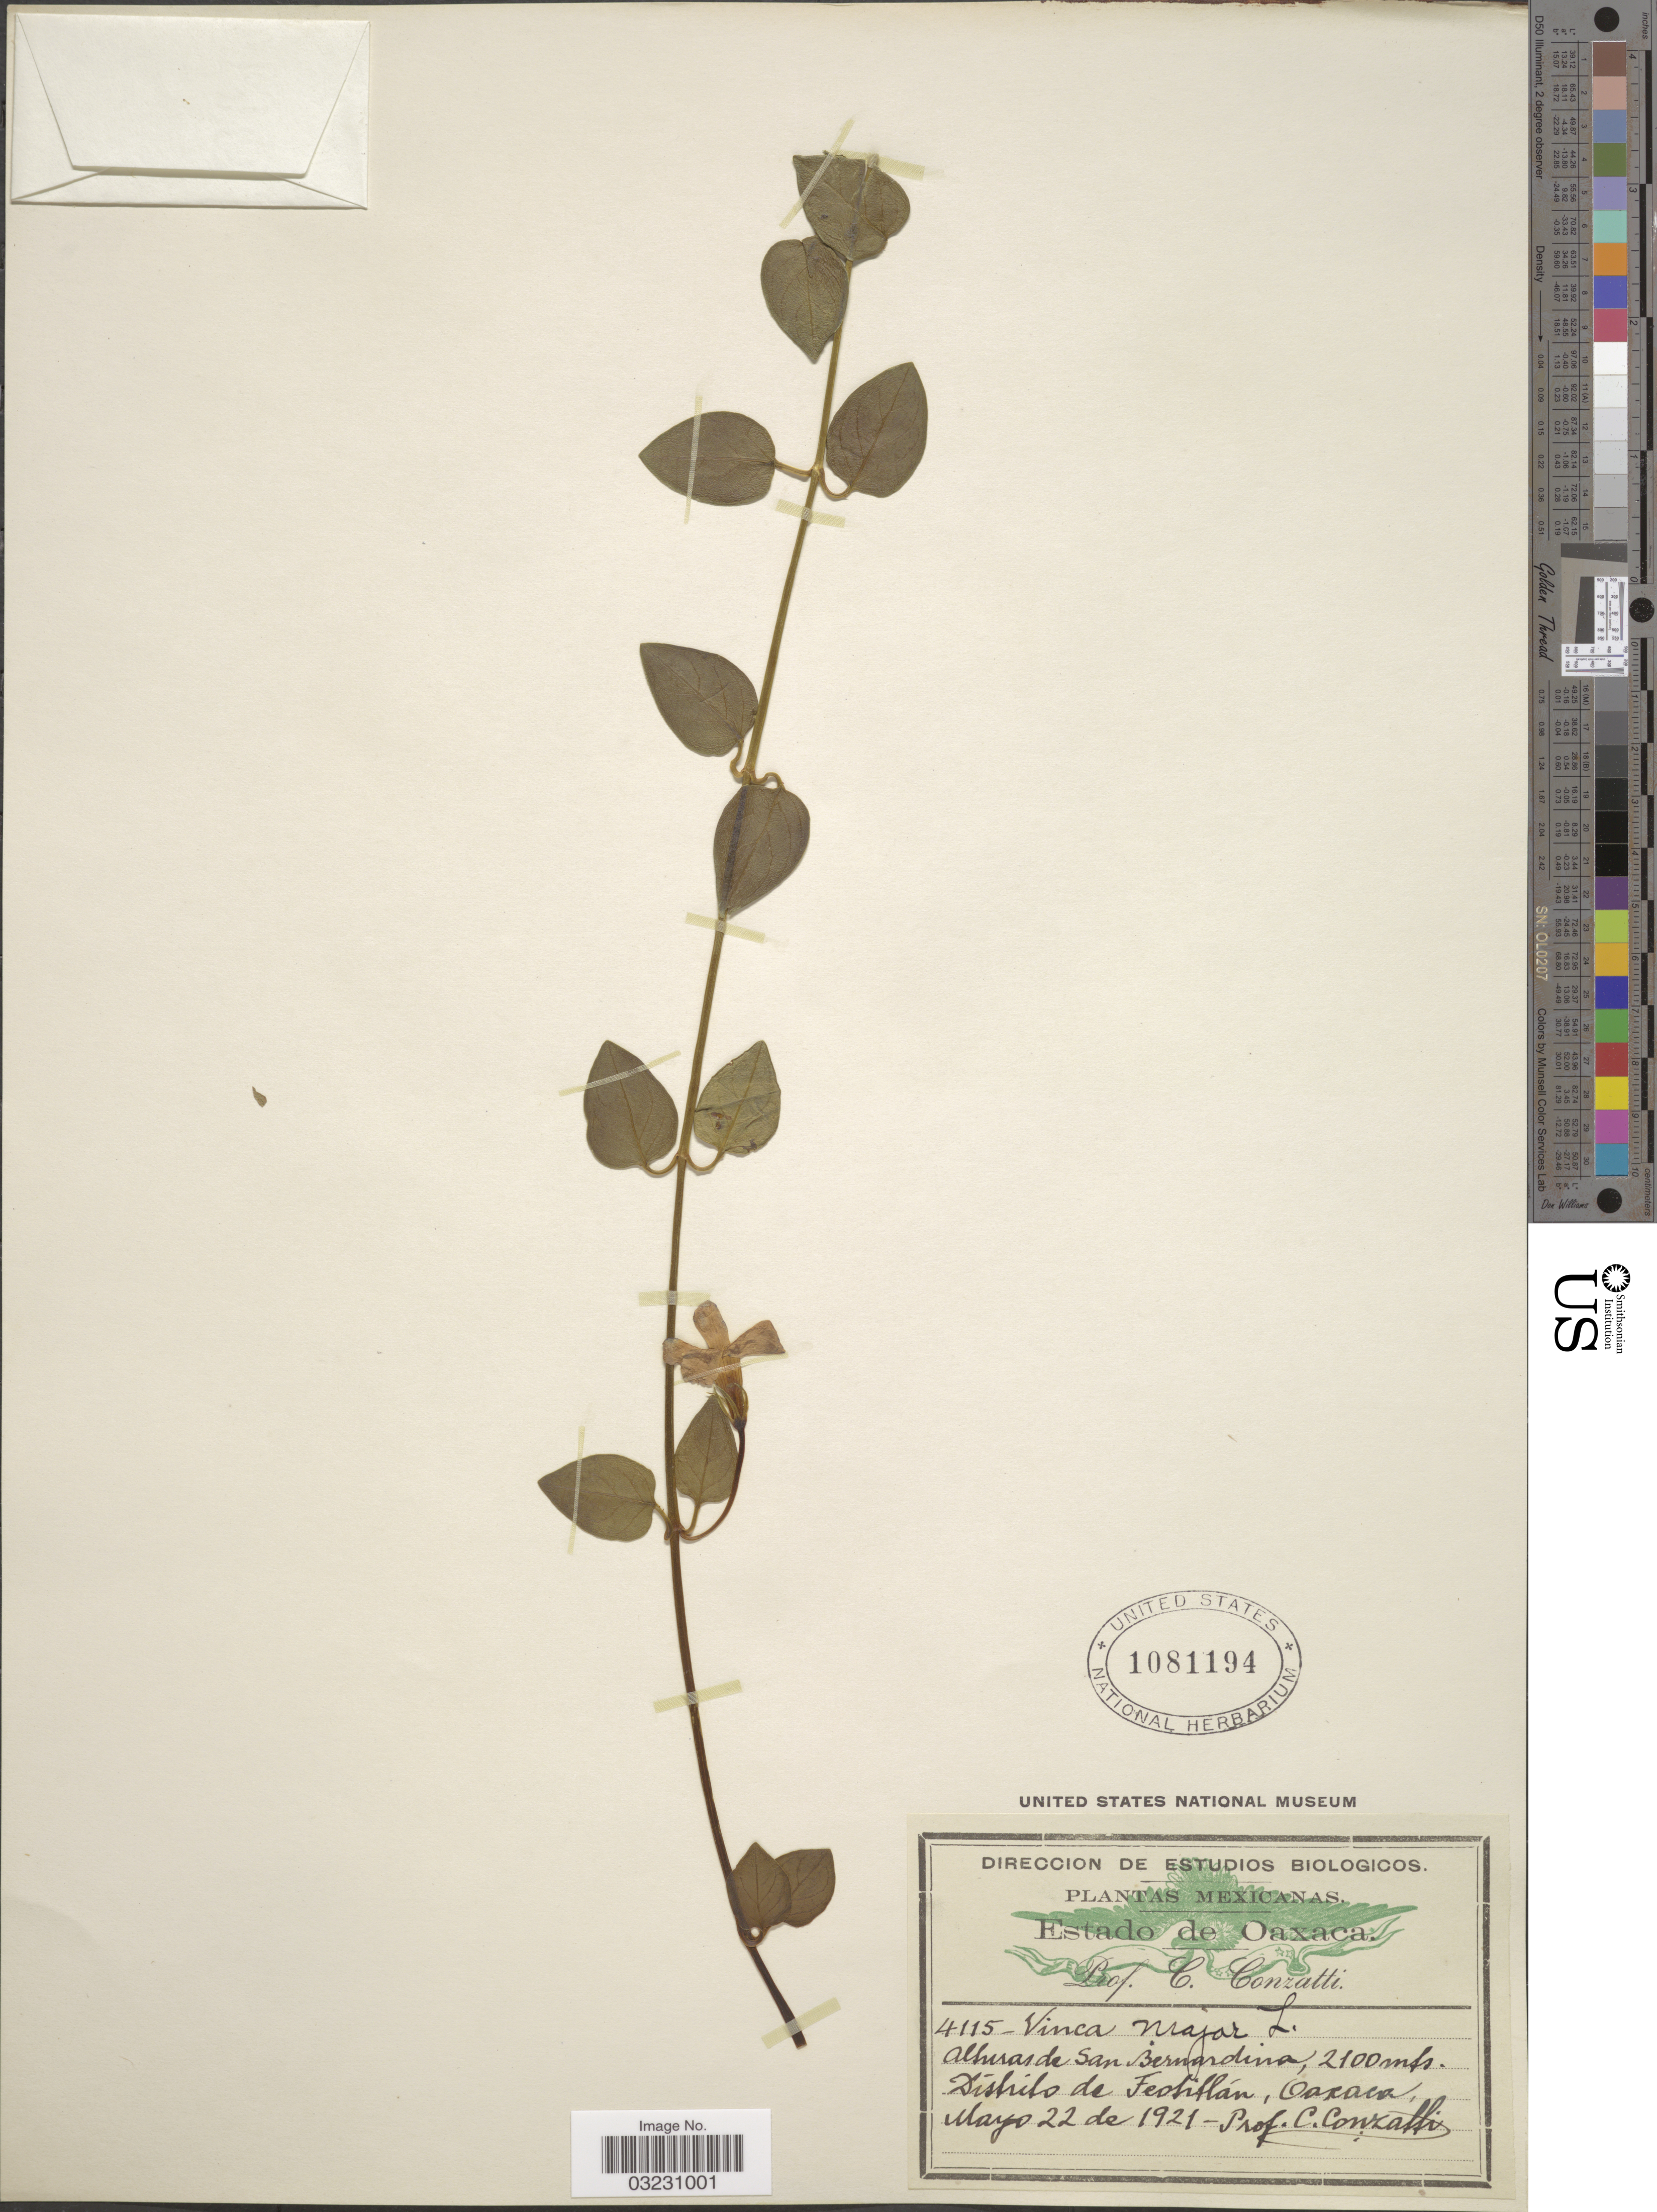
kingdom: Plantae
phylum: Tracheophyta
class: Magnoliopsida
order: Gentianales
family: Apocynaceae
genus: Vinca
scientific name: Vinca major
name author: L.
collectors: C. Conzatti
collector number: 4115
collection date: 1921-05-22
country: Mexico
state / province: Oaxaca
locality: Alturas de San Bernardino. Distrito de Teotitlán.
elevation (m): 2100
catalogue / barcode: US 1081194